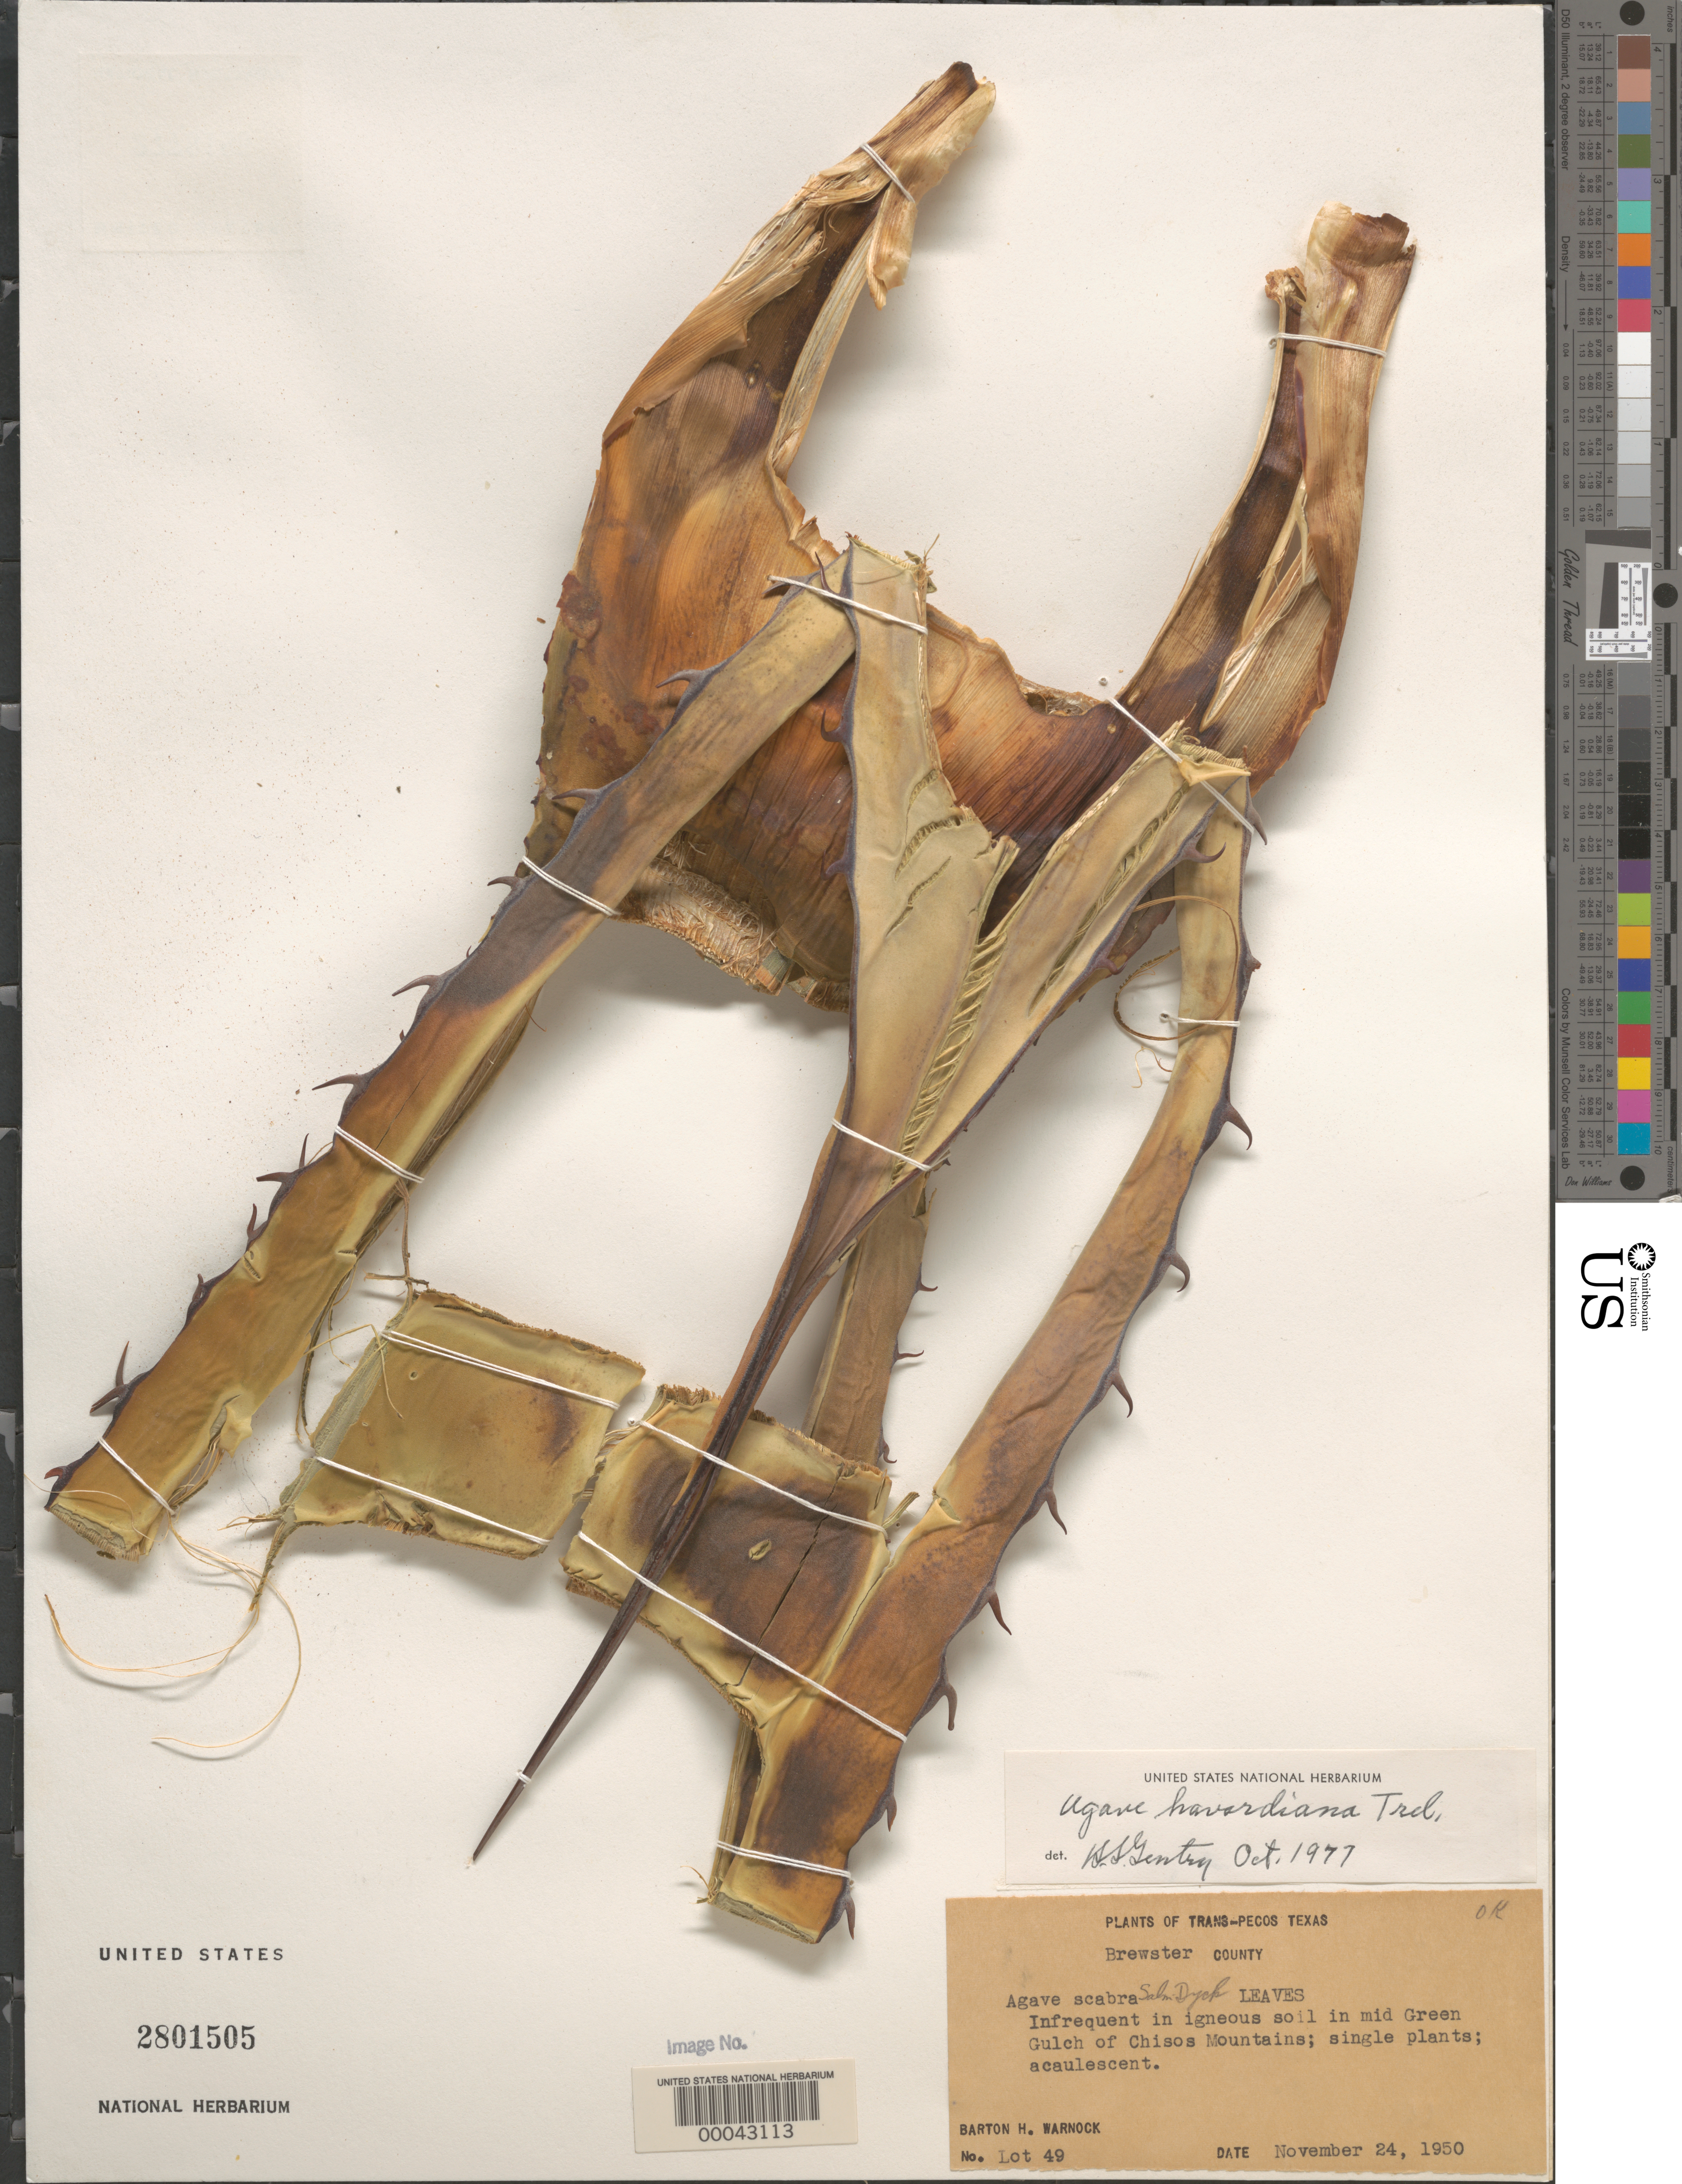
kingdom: Plantae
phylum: Tracheophyta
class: Liliopsida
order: Asparagales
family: Asparagaceae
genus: Agave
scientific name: Agave havardiana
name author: Trel.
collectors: B. H. Warnock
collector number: Lot 49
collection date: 1950-11-24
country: United States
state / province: Texas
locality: Trans-Pecos Texas. Brewster County. In mid Green Gulch of Chisos Mountains.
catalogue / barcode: US 2801505